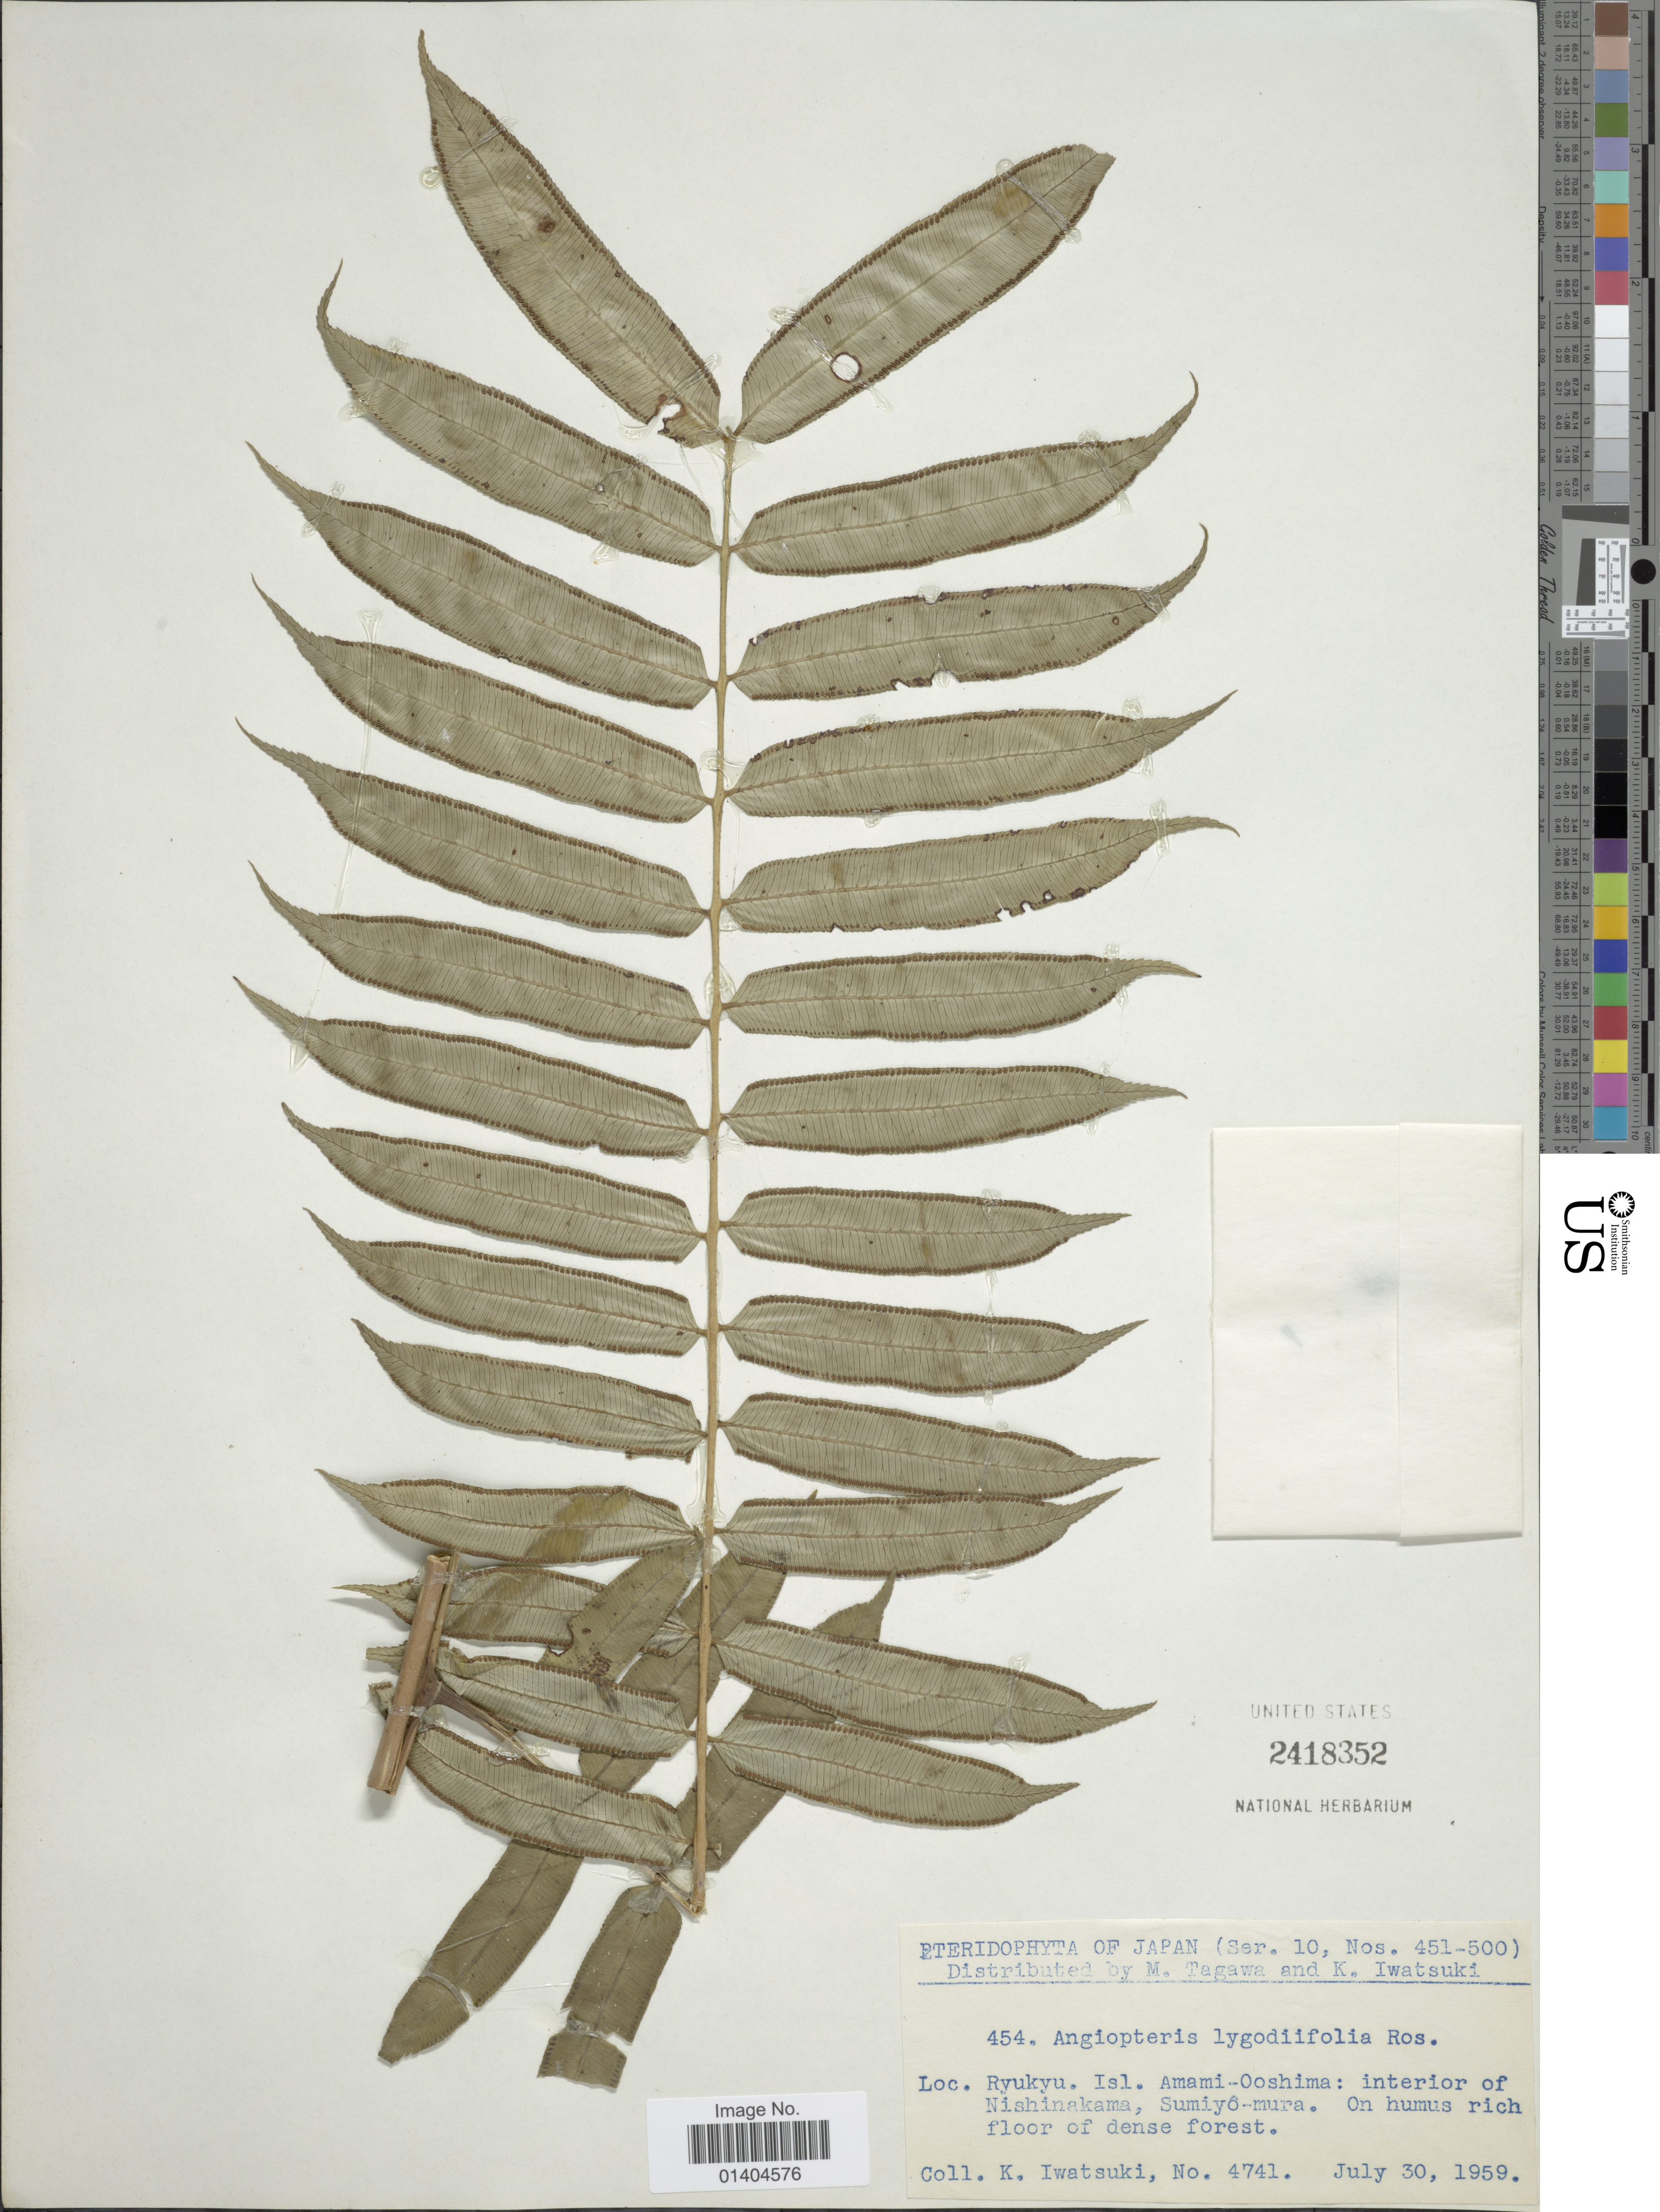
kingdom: Plantae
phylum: Tracheophyta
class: Polypodiopsida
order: Marattiales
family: Marattiaceae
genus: Angiopteris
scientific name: Angiopteris lygodiifolia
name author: Rosenst.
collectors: K. Iwatsuki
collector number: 4741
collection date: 1959-07-30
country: Japan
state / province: Okinawa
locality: Ryukyu. Isl. Amami-Ooshima: interior of Nishinakama, Sumiyo-mura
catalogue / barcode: US 2418352